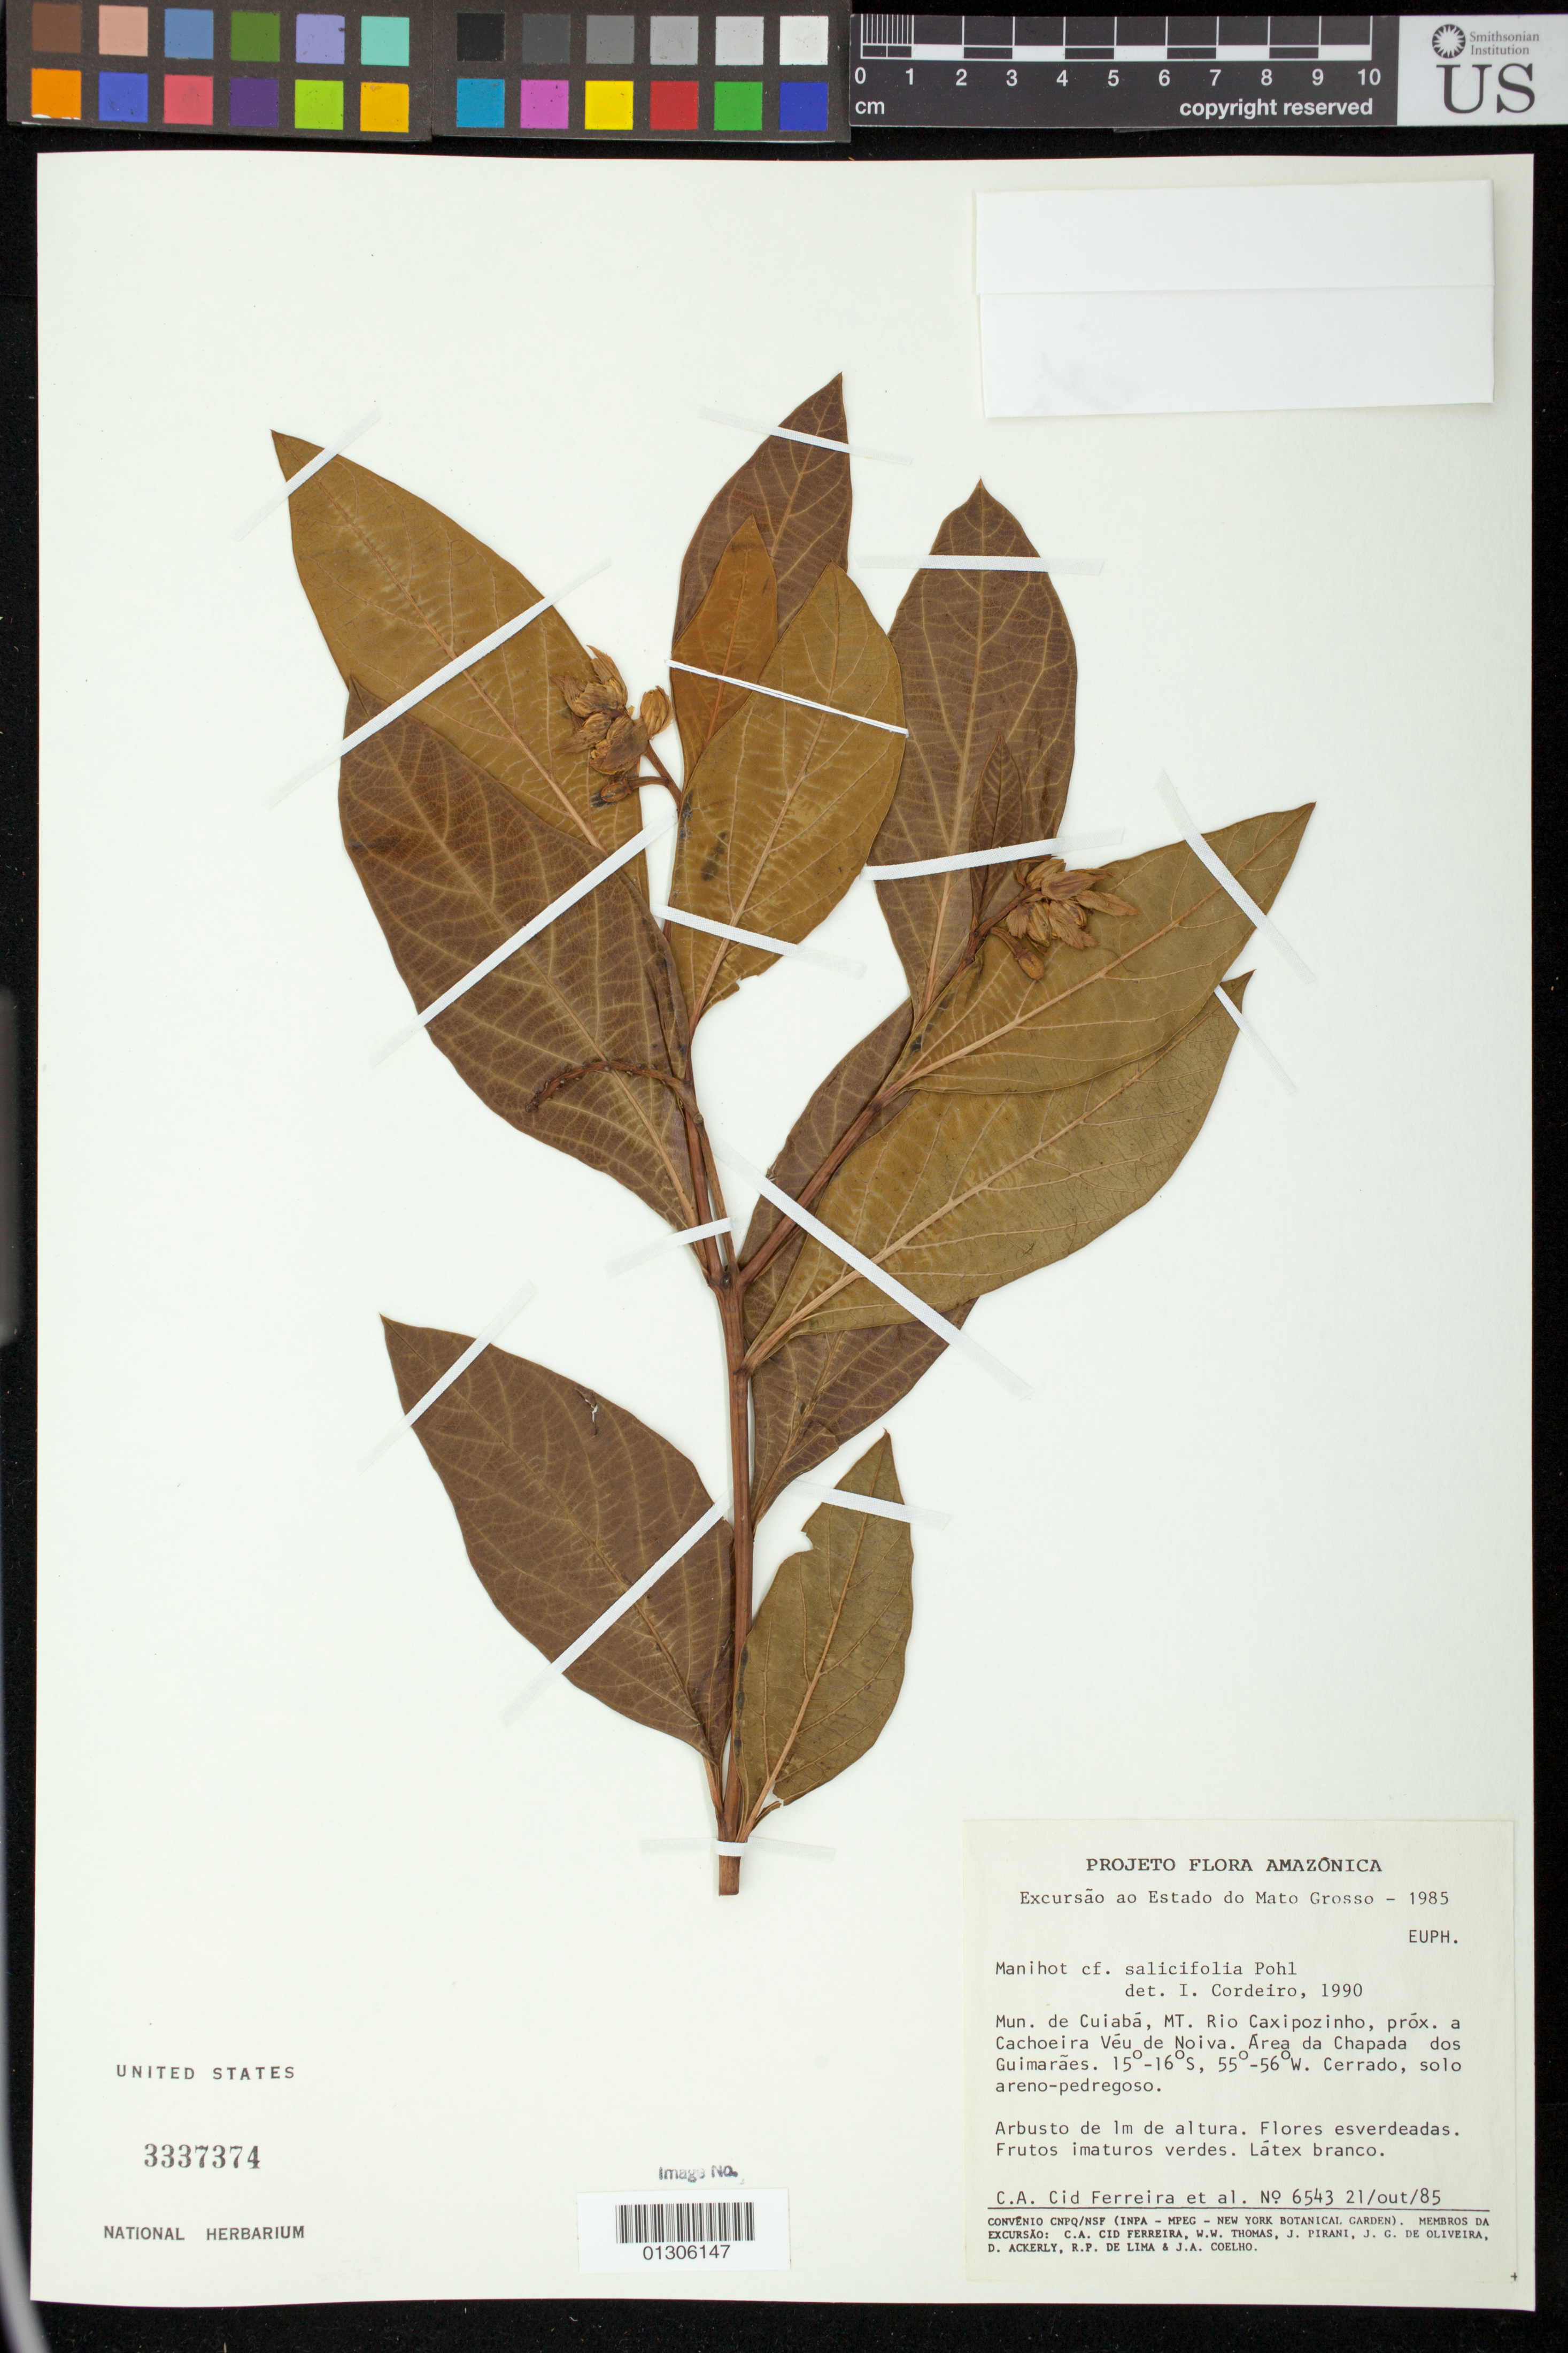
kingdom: Plantae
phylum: Tracheophyta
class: Magnoliopsida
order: Malpighiales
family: Euphorbiaceae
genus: Manihot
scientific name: Manihot mattogrossensis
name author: Pax & K. Hoffm.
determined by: Mendoza, M.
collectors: C. A. Cid Ferreira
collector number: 6543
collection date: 1985-10-21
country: Brazil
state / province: Mato Grosso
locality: Mun. de Cuiada, MT. Rio Caxipozinho, prox. a Cachoeira Veu de Noiva. Area de Chapada dos Guimaraes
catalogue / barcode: US 3337374